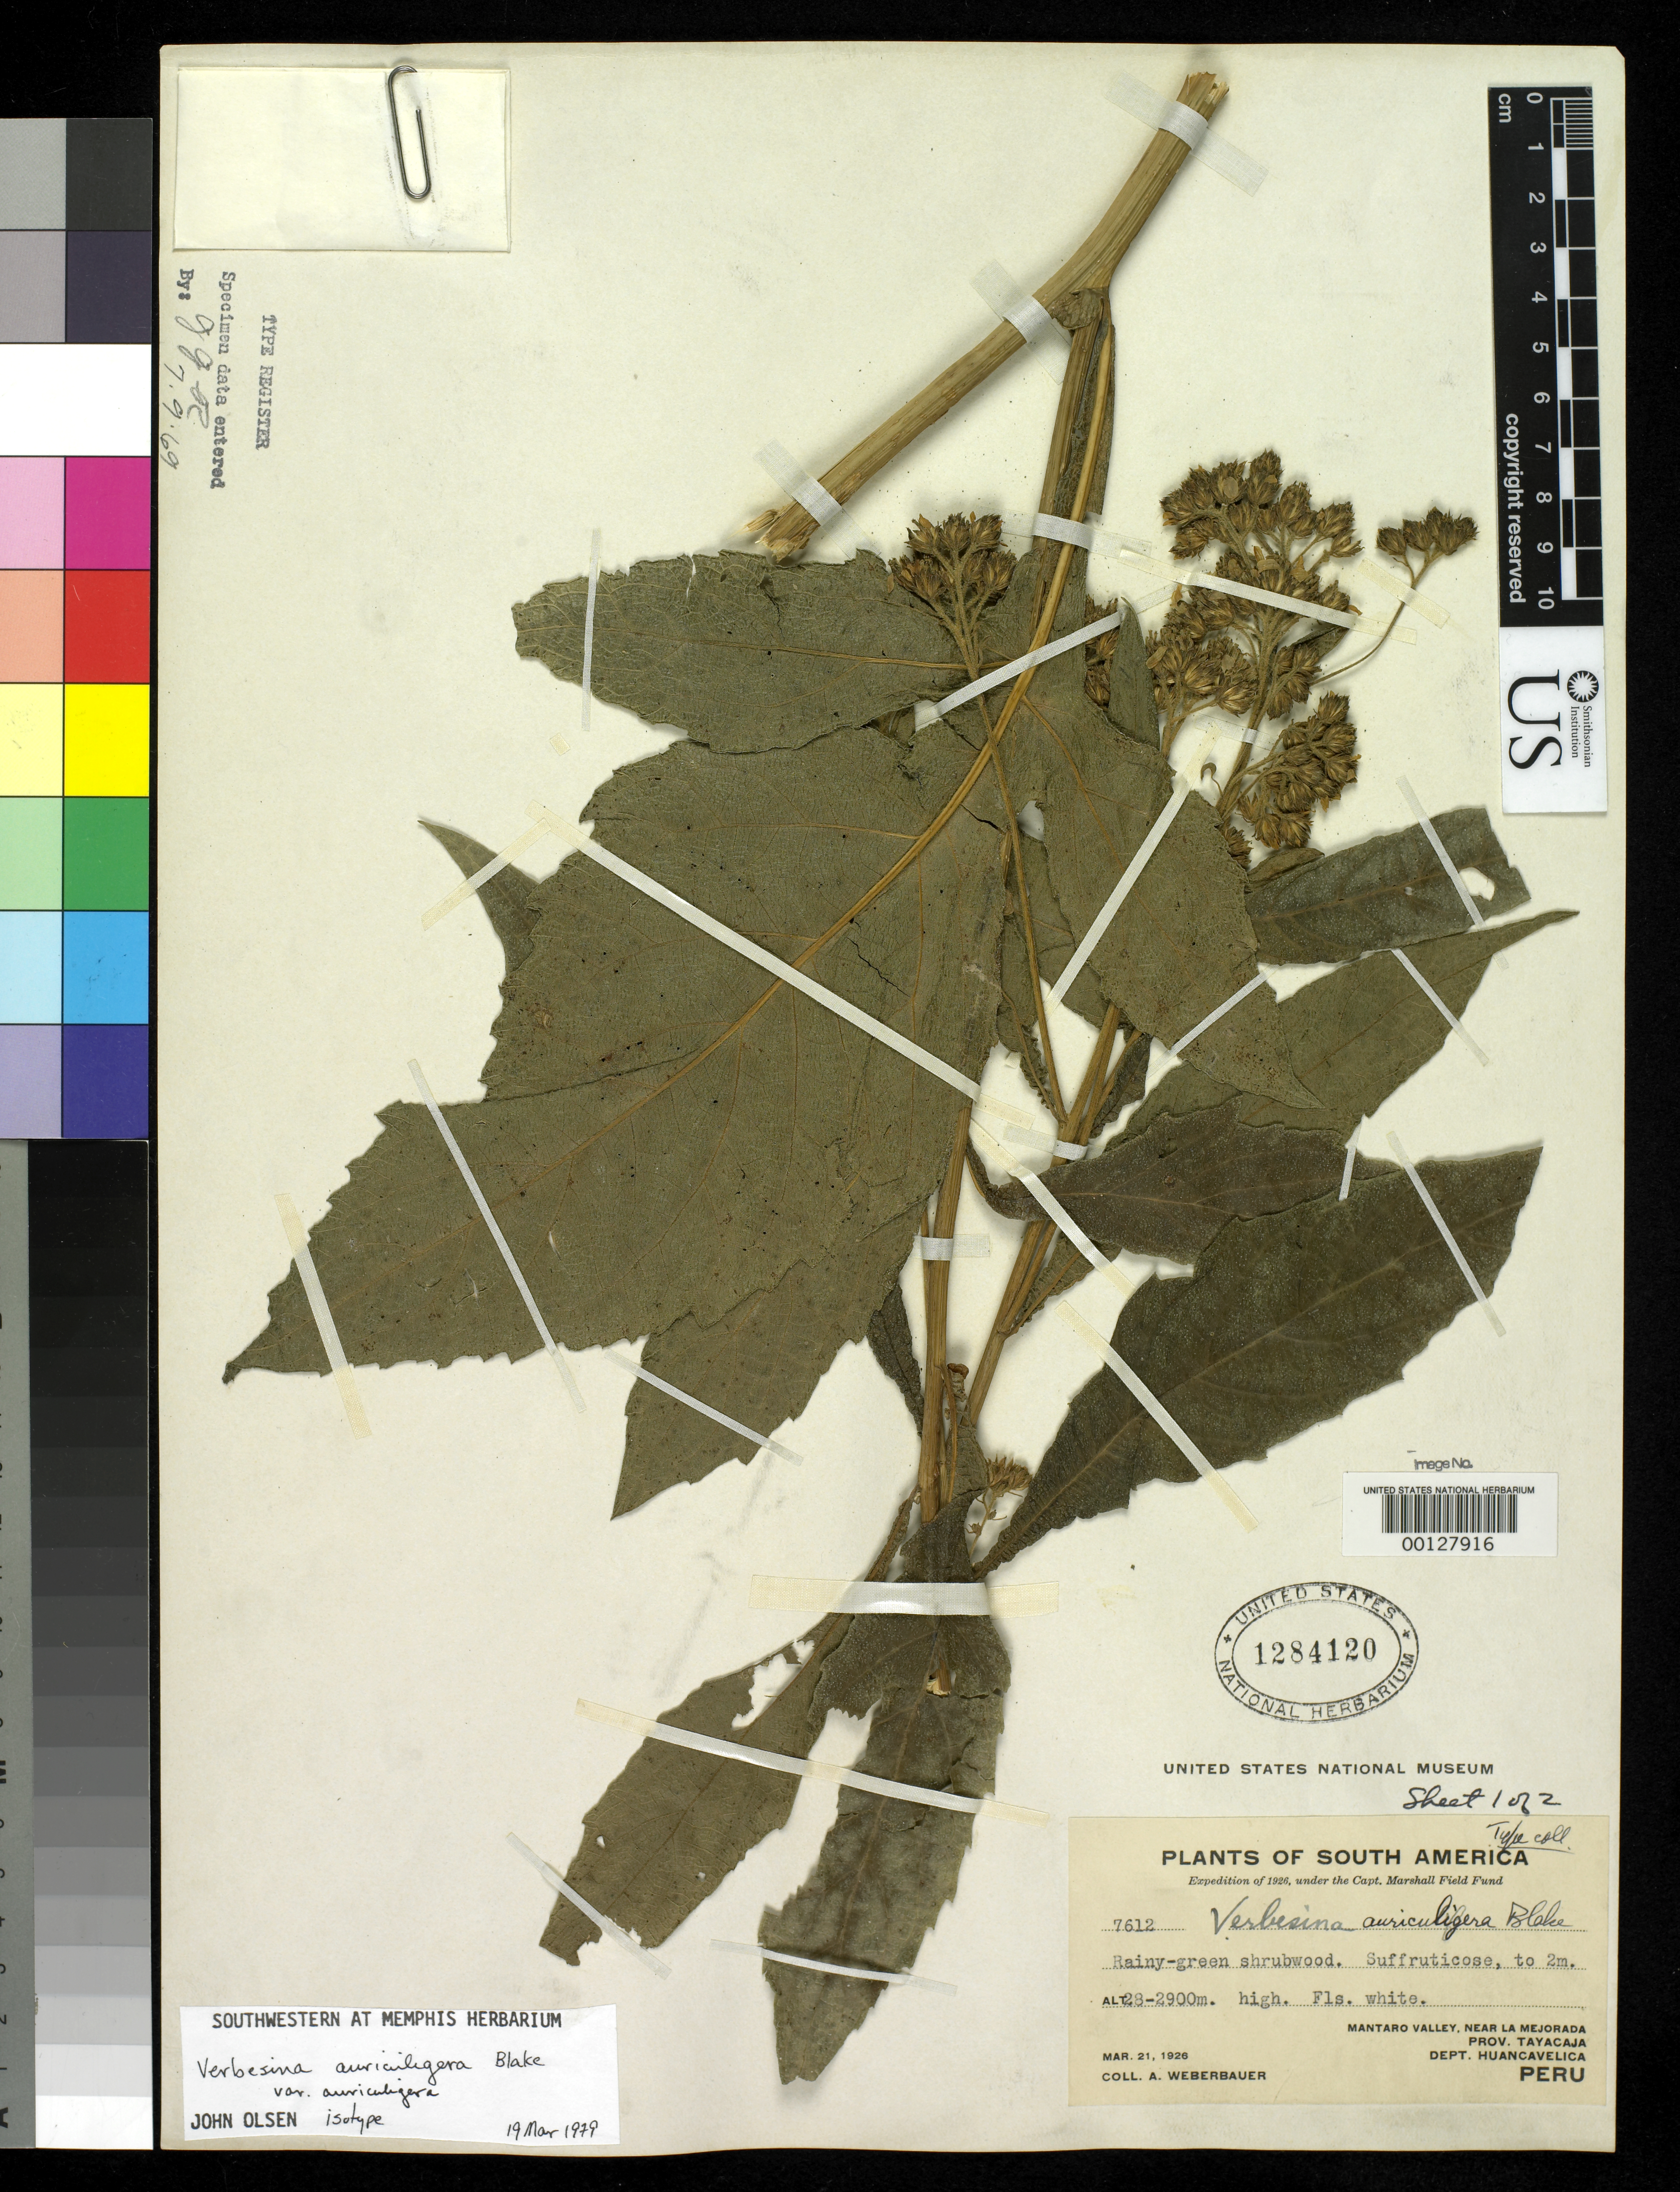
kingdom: Plantae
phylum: Tracheophyta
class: Magnoliopsida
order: Asterales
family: Asteraceae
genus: Verbesina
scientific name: Verbesina auriculigera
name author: S.F. Blake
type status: Isotype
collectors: A. Weberbauer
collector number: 7612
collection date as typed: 21 Mar 1926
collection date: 1926-03-21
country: Peru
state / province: Huancavelica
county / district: Tayacaja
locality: Tayacaja, La Mejorada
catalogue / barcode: US 1284120